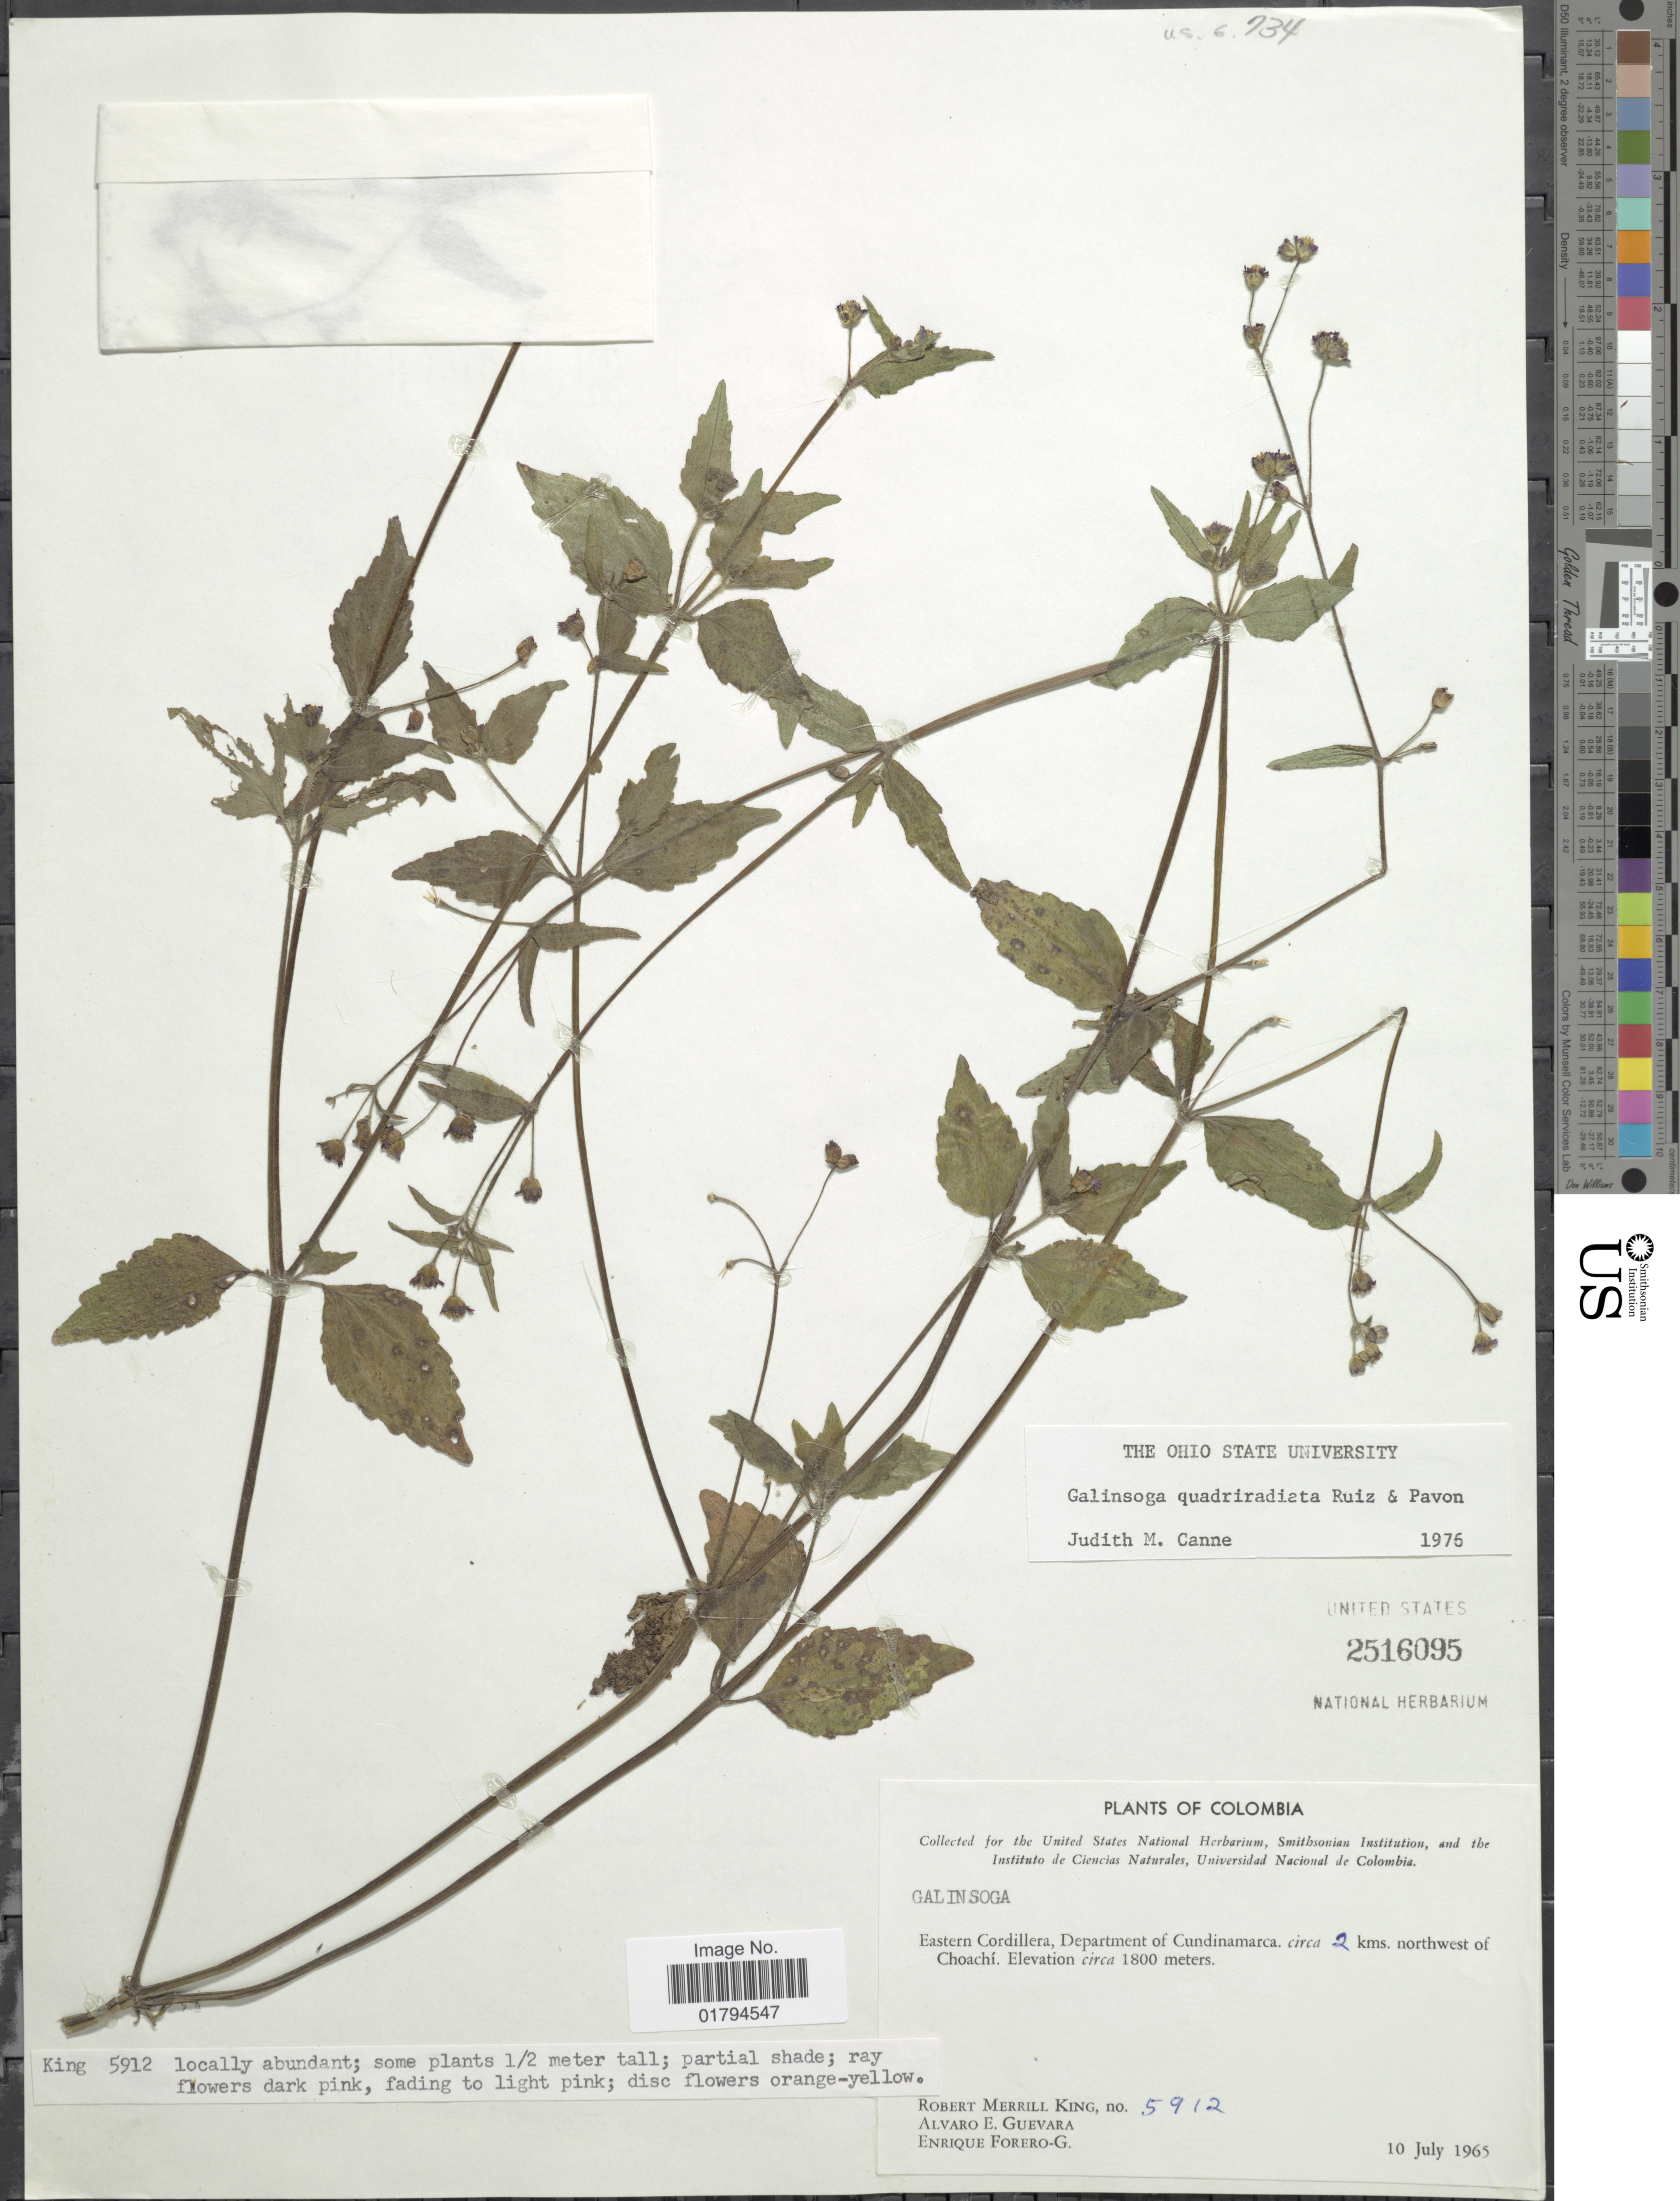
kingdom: Plantae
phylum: Tracheophyta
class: Magnoliopsida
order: Asterales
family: Asteraceae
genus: Galinsoga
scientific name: Galinsoga quadriradiata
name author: Ruiz & Pav.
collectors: R. M. King, A. E. Guevara & E. Forero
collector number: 5912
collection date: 1965-07-10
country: Colombia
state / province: Cundinamarca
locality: Eastern Cordillera, circa 2 kms. northwest of Choachi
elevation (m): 1800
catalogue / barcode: US 2516095